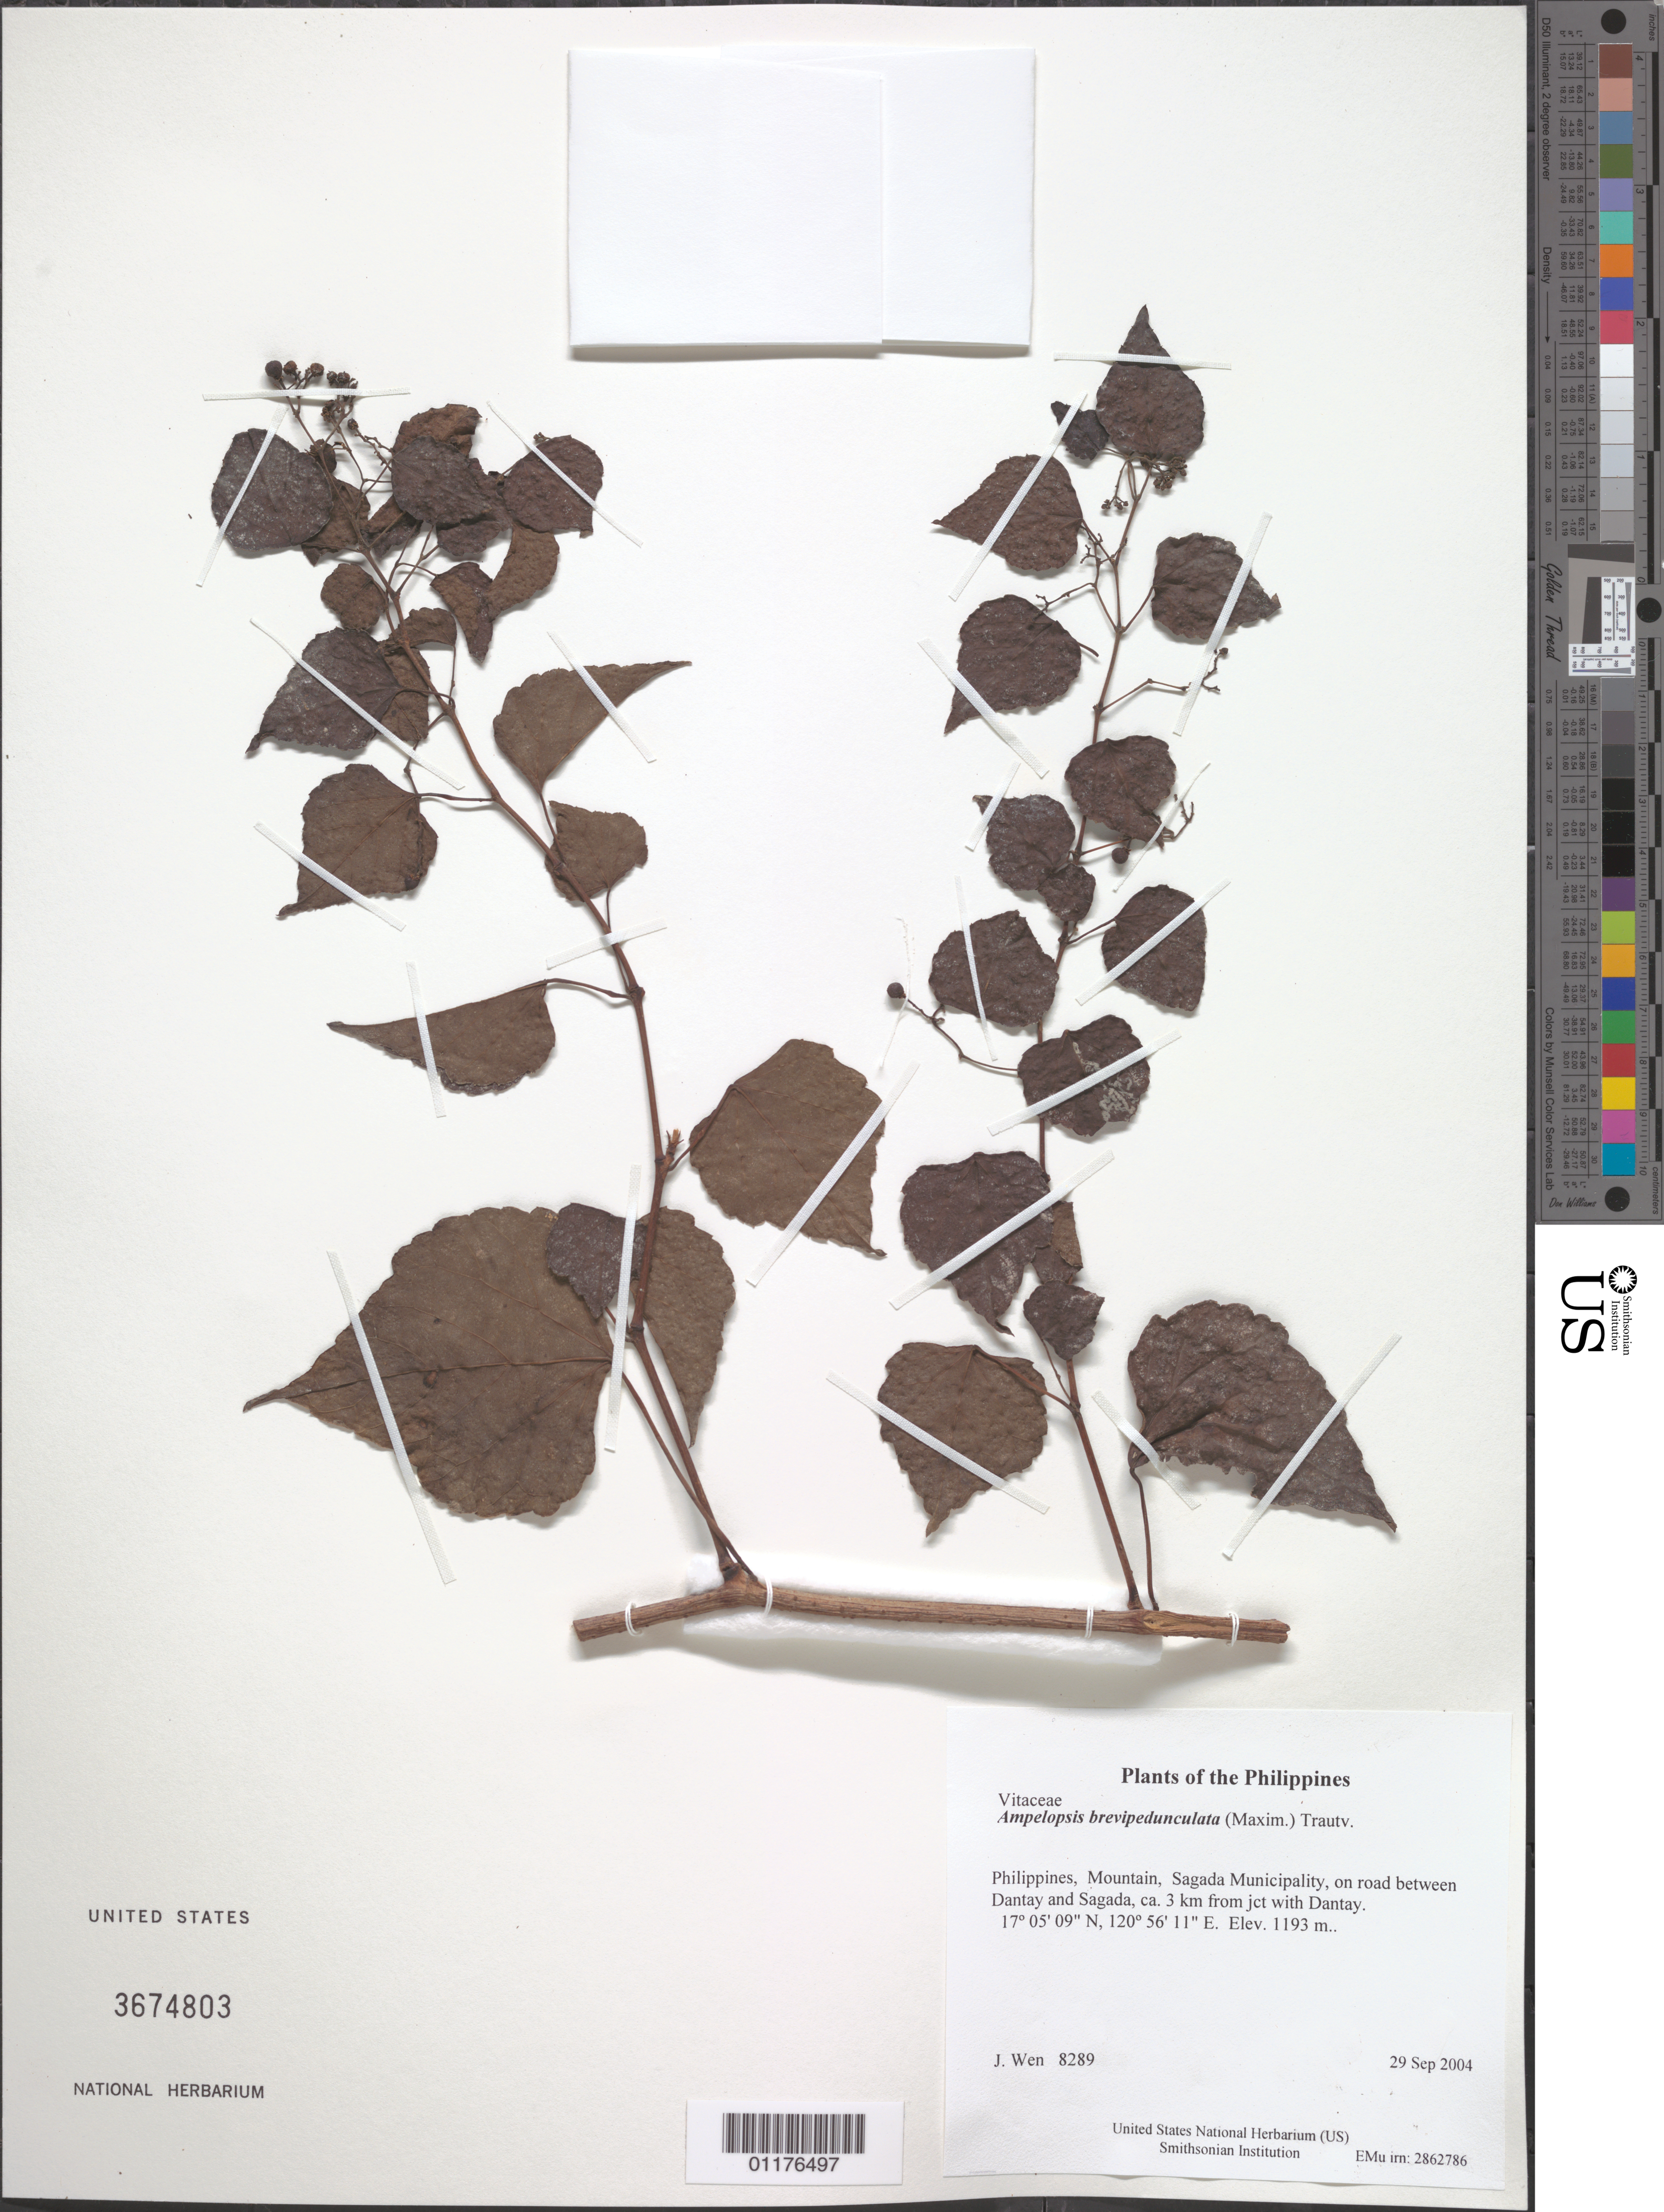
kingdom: Plantae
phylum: Tracheophyta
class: Magnoliopsida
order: Vitales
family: Vitaceae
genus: Ampelopsis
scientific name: Ampelopsis brevipedunculata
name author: (Maxim.) Trautv.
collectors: J. Wen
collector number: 8289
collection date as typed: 29 Sep 2004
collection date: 2004-09-29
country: Philippines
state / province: Cordillera (Administrative Region)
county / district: Mountain province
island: Luzon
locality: Sagada Municipality, on road between Dantay and Sagada, ca. 3 km from jct with Dantay.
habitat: Roadside in disturbed area, in Pinus Kesiya forested area.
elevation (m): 1193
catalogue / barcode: US 3674803